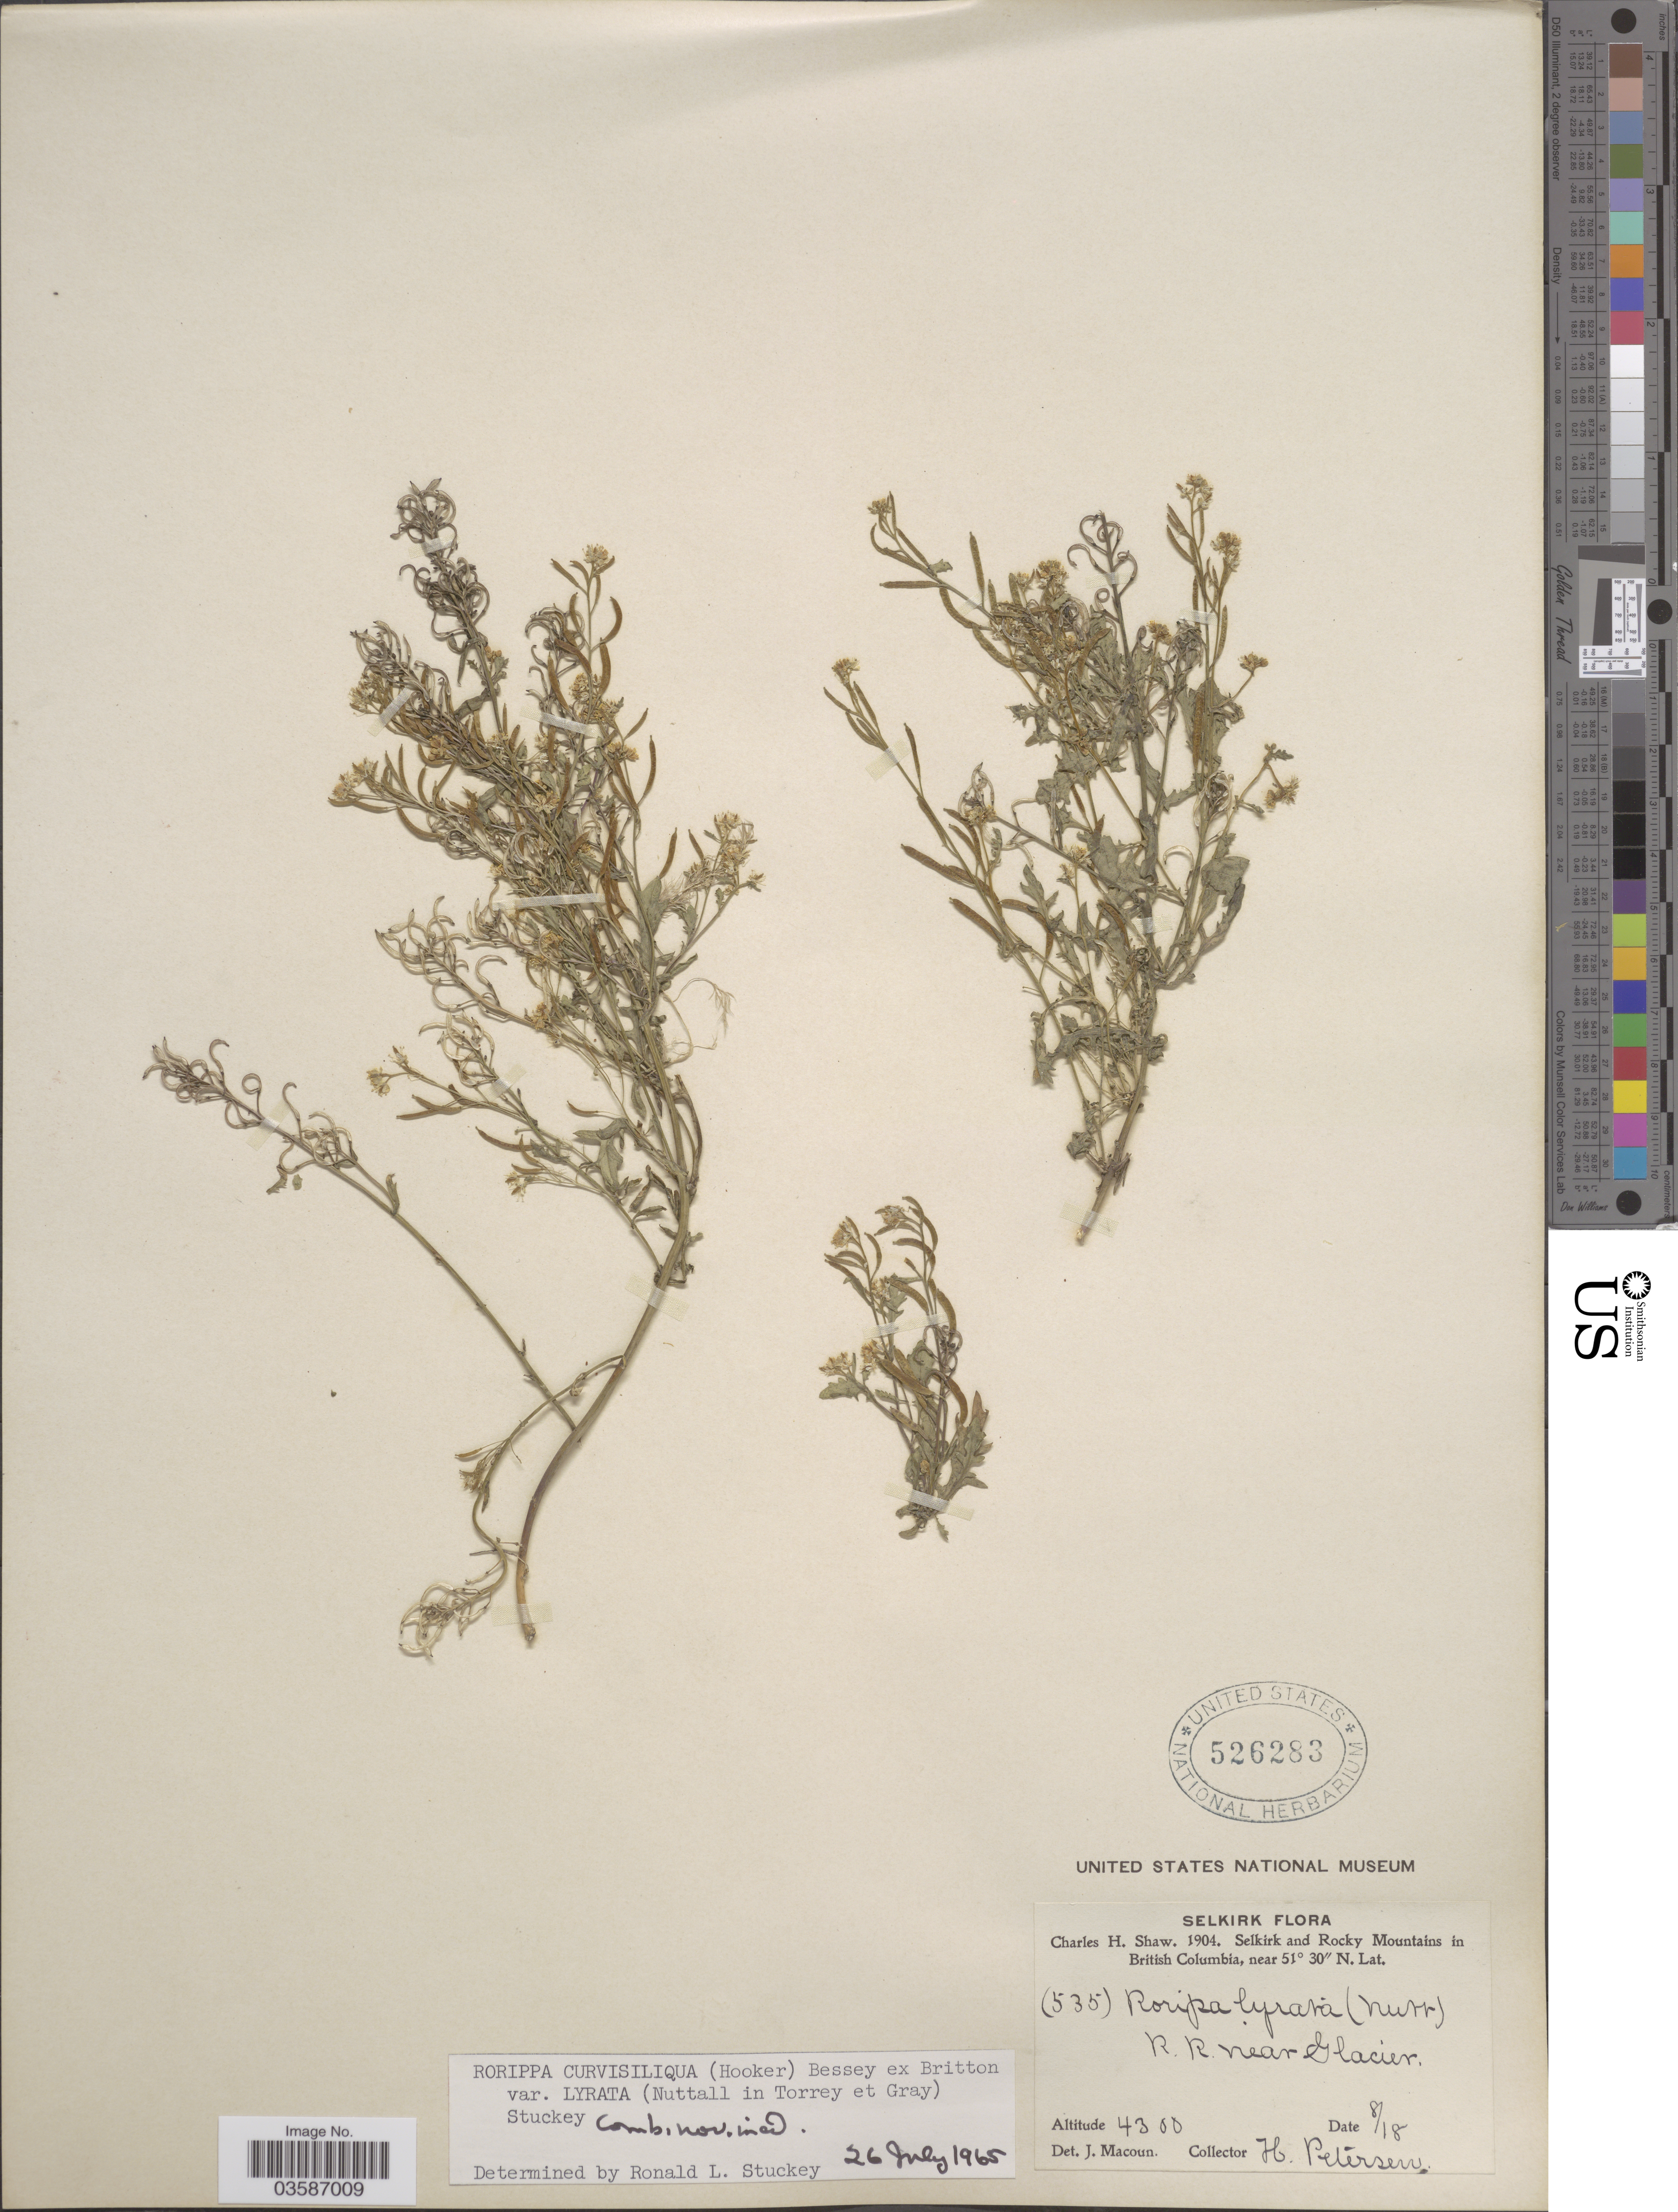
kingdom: Plantae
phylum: Tracheophyta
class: Magnoliopsida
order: Brassicales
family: Brassicaceae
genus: Rorippa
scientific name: Rorippa curvisiliqua var. lyrata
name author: (Nutt.) C.L. Hitchc.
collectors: C. H. Shaw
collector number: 535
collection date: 1904-08-18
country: Canada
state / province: British Columbia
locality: Selkirk. Selkirk and Rocky Mountains. R.R. near Glacier.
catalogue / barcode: US 526283